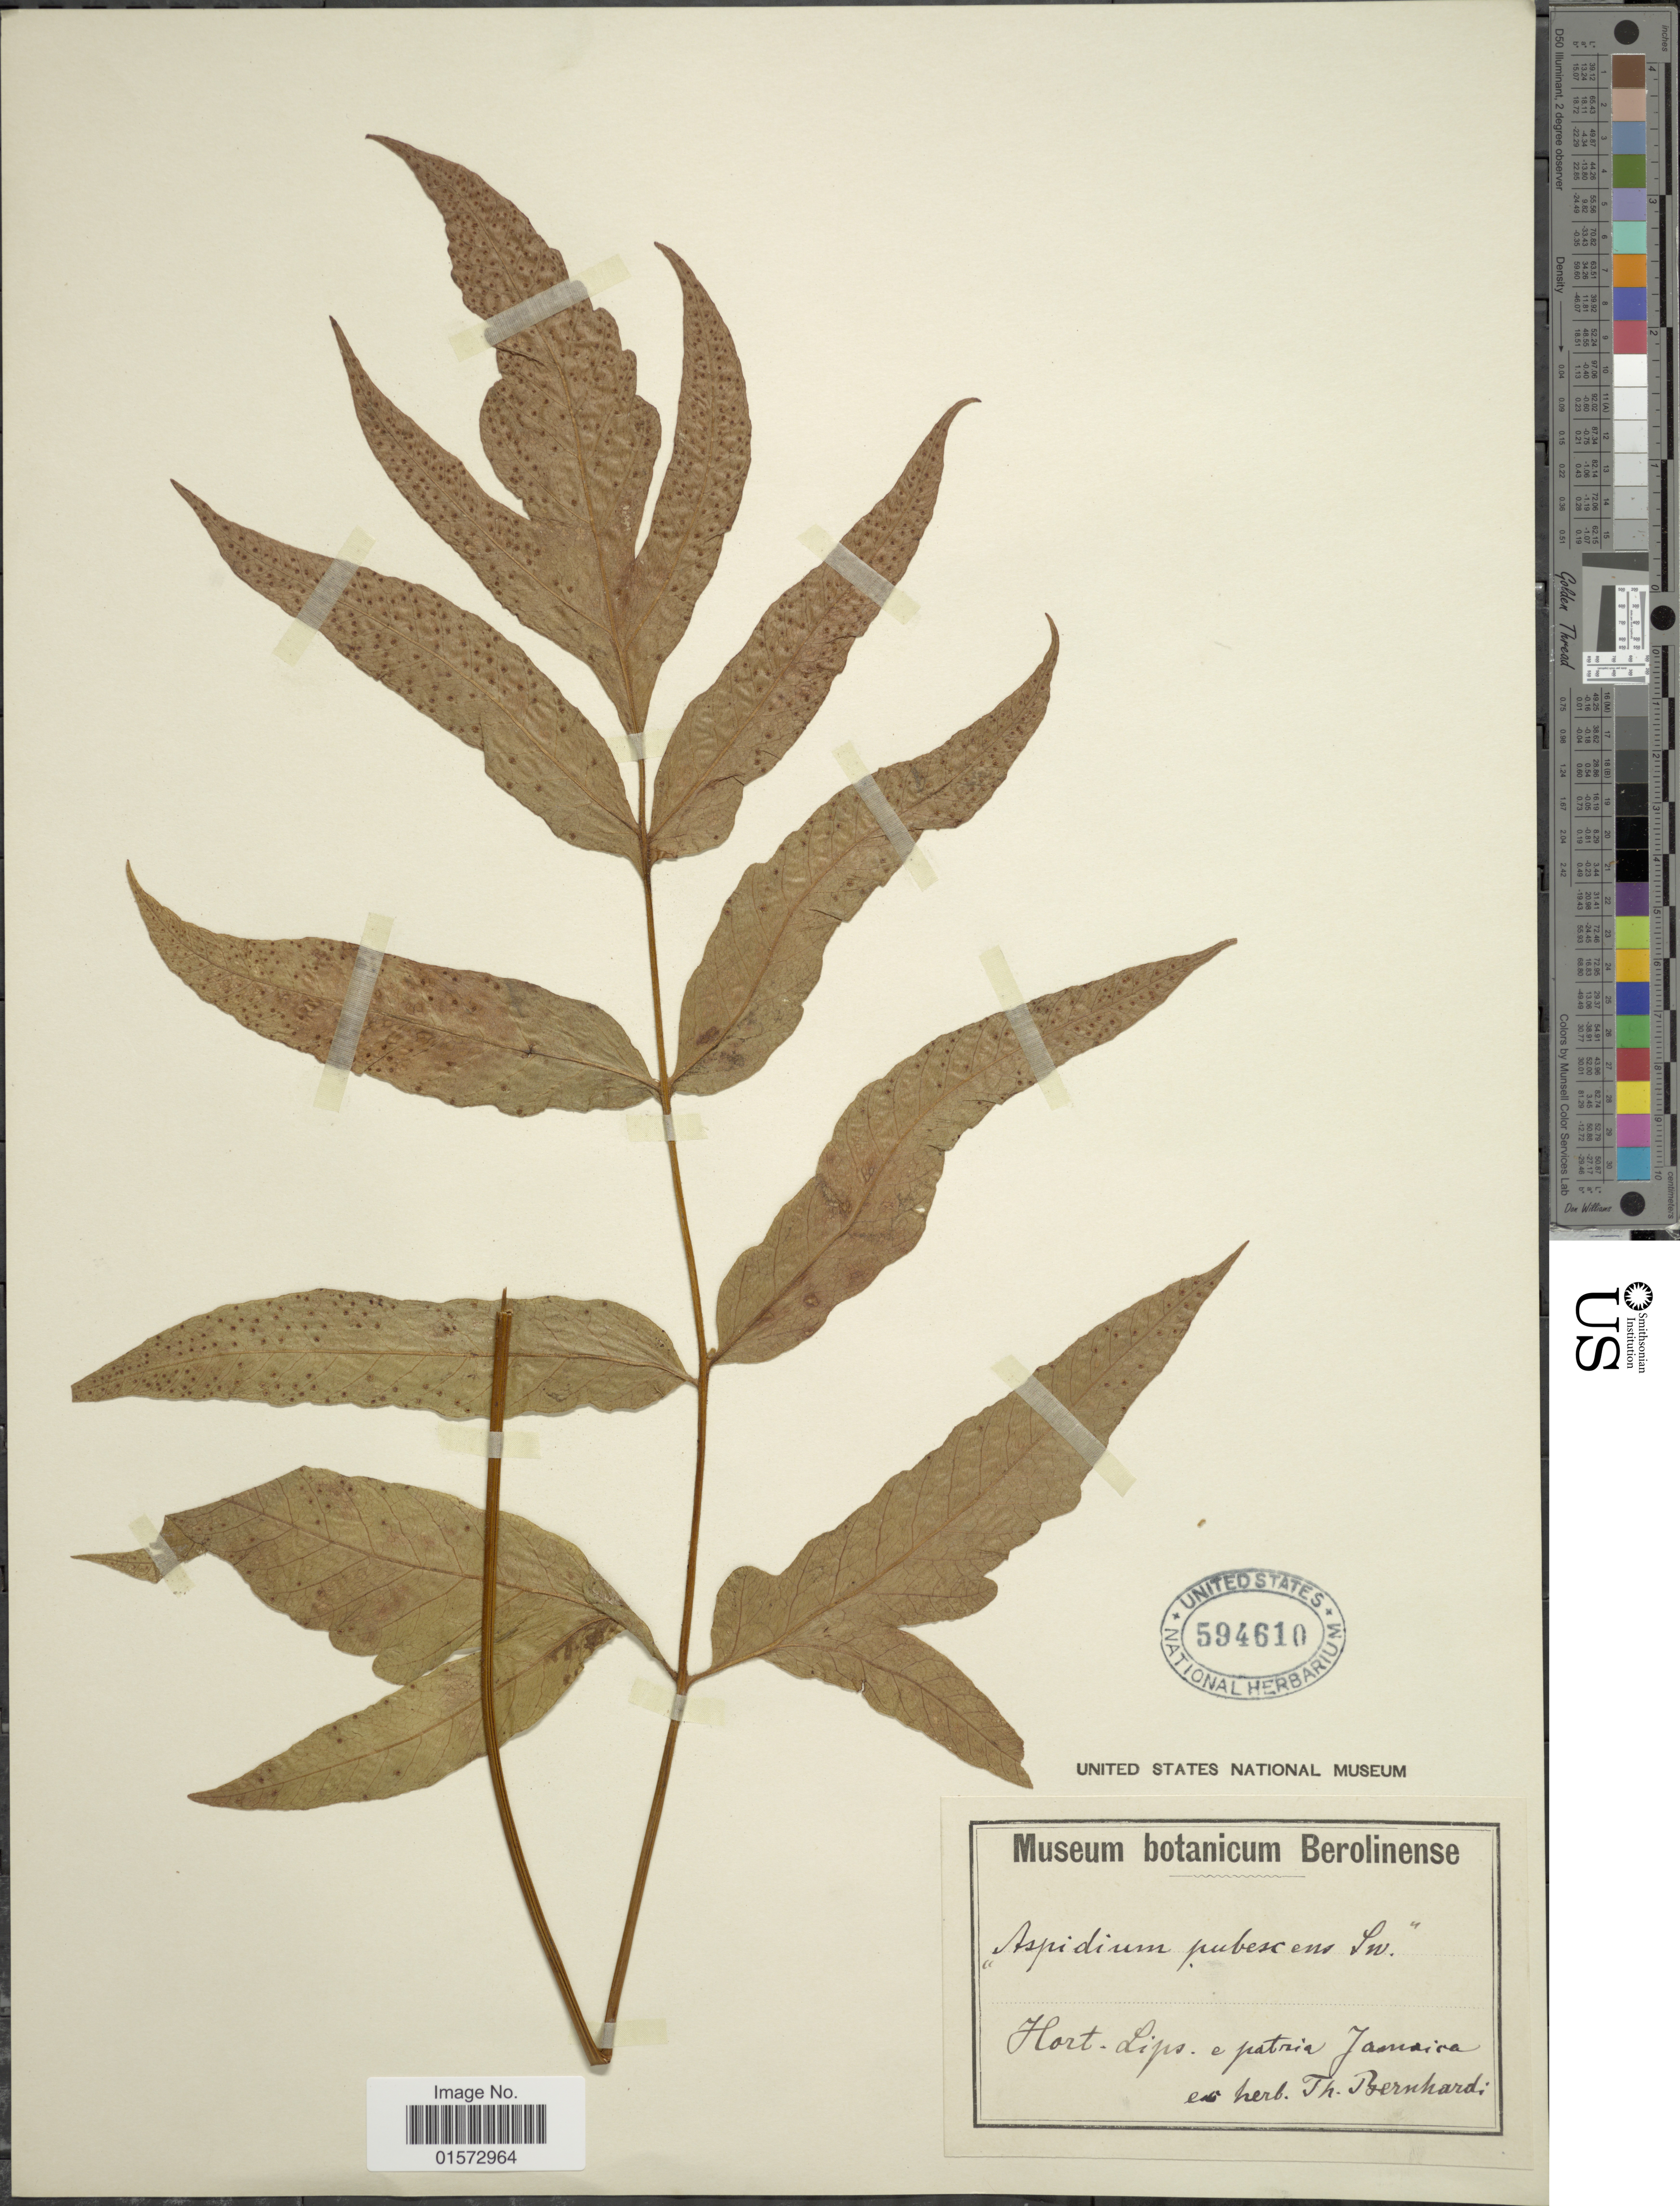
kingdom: Plantae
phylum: Tracheophyta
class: Polypodiopsida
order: Polypodiales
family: Tectariaceae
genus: Tectaria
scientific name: Tectaria incisa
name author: Cav.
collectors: ex herb. Bernhardi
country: Jamaica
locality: Hort. Lips e patria Jamaica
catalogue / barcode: US 594610